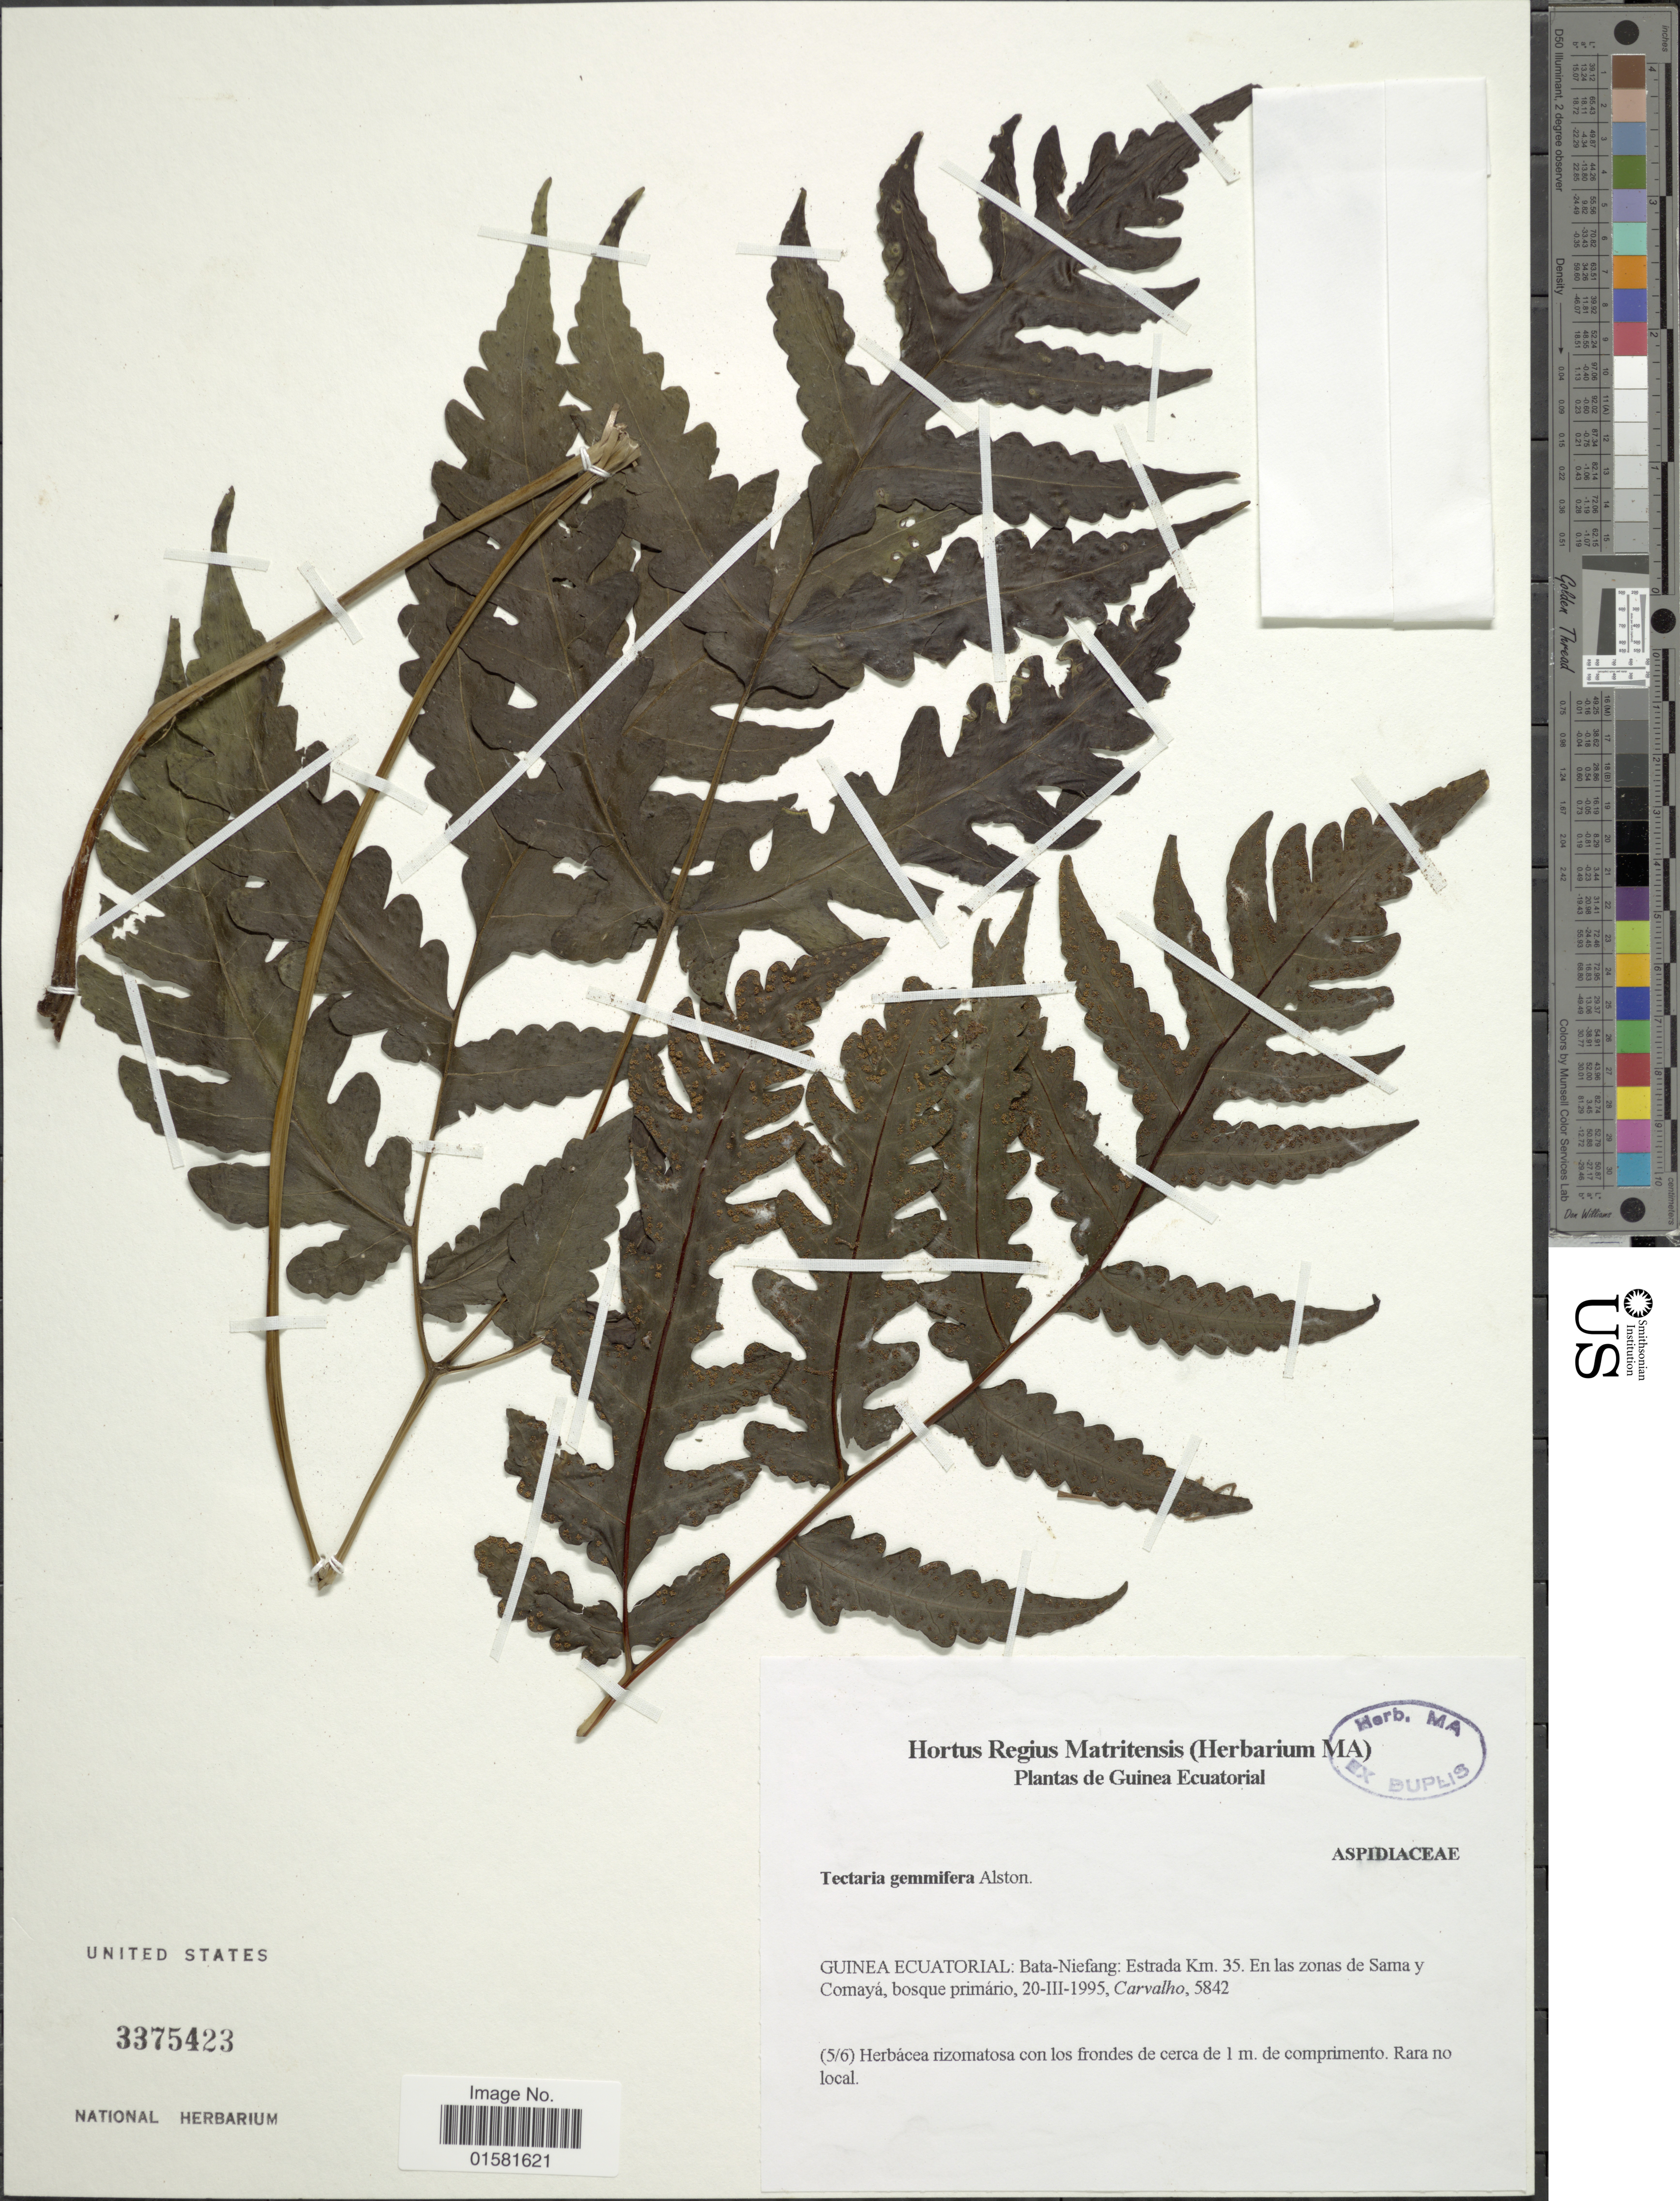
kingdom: Plantae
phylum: Tracheophyta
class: Polypodiopsida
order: Polypodiales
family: Tectariaceae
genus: Tectaria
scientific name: Tectaria gemmifera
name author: (Fée) Alston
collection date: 1995-03-20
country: Equatorial Guinea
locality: Guinea Ecuatorial: Bata-Niefang: Estrada Km. 35. En las zonas de Sama y Comaya, bosque primario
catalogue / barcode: US 3375423